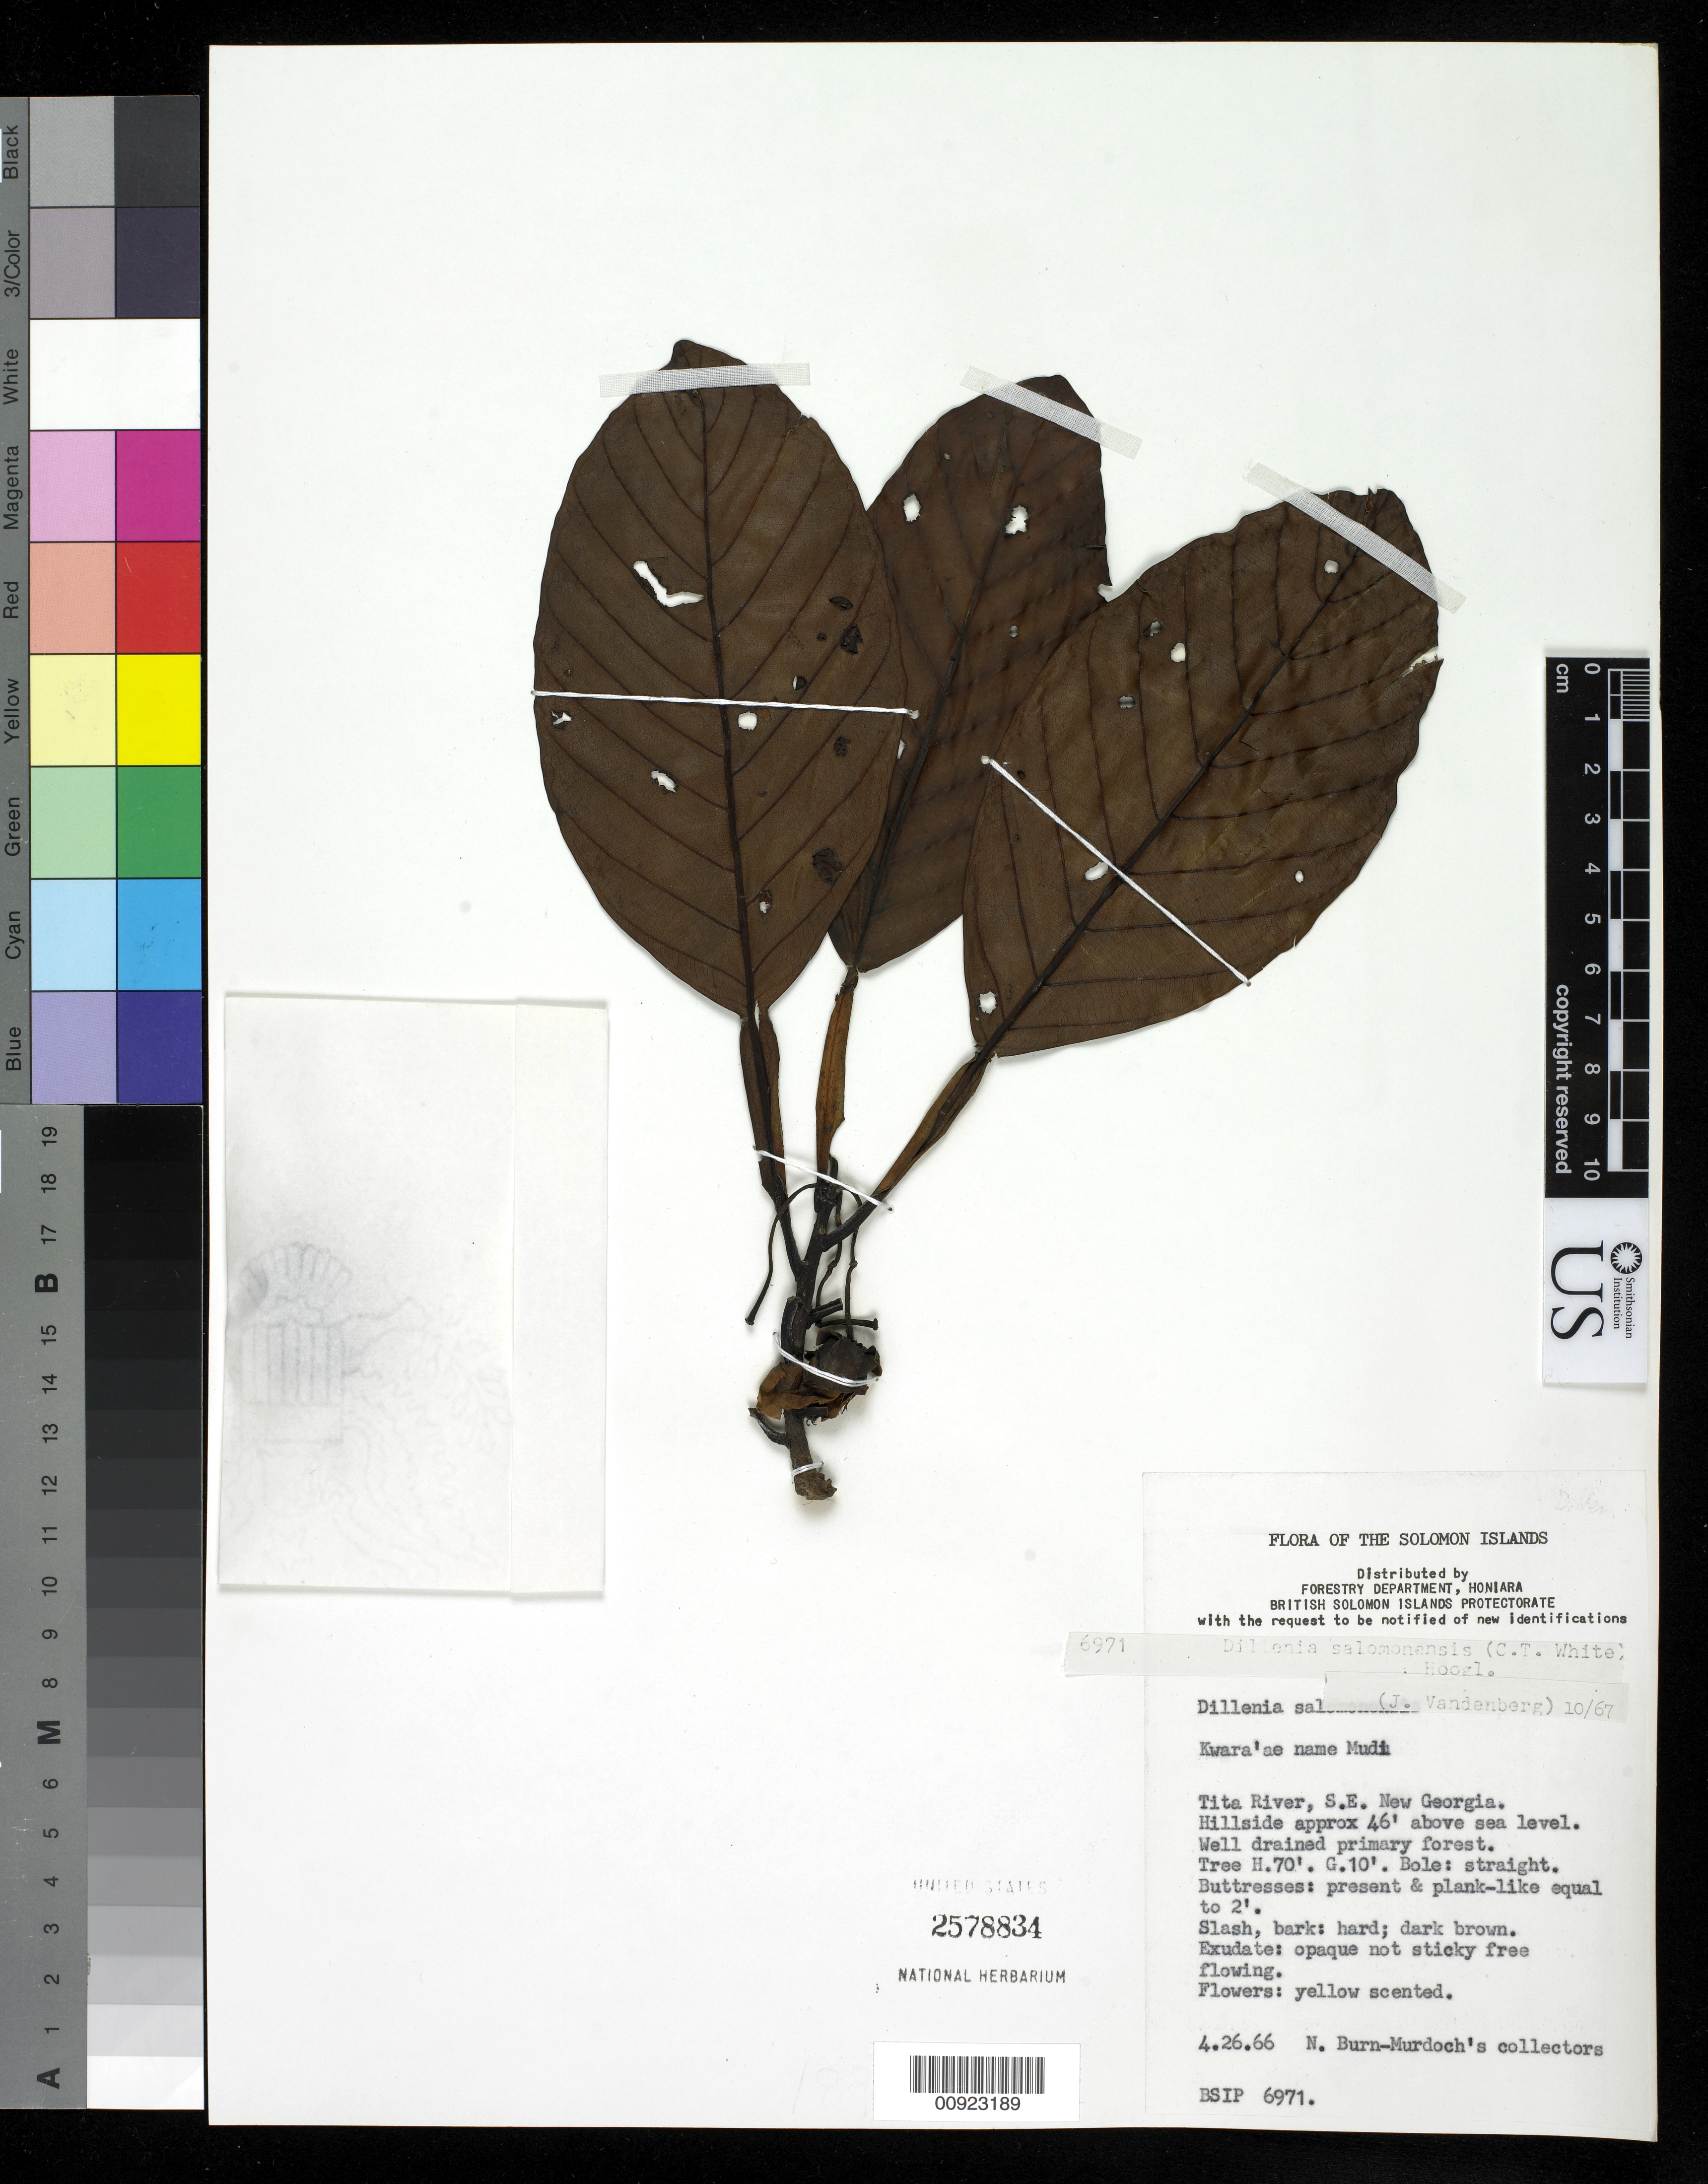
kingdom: Plantae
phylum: Tracheophyta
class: Magnoliopsida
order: Dilleniales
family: Dilleniaceae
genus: Dillenia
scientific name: Dillenia salomonensis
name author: (C.T. White) Hoogland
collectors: N. Burn-Murdoch's collectors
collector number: BSIP 6971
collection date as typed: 26 Apr 1966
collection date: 1966-04-26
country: Solomon Islands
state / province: Western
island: New Georgia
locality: Tita River, SE New Georgia.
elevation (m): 14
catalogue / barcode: US 2578834